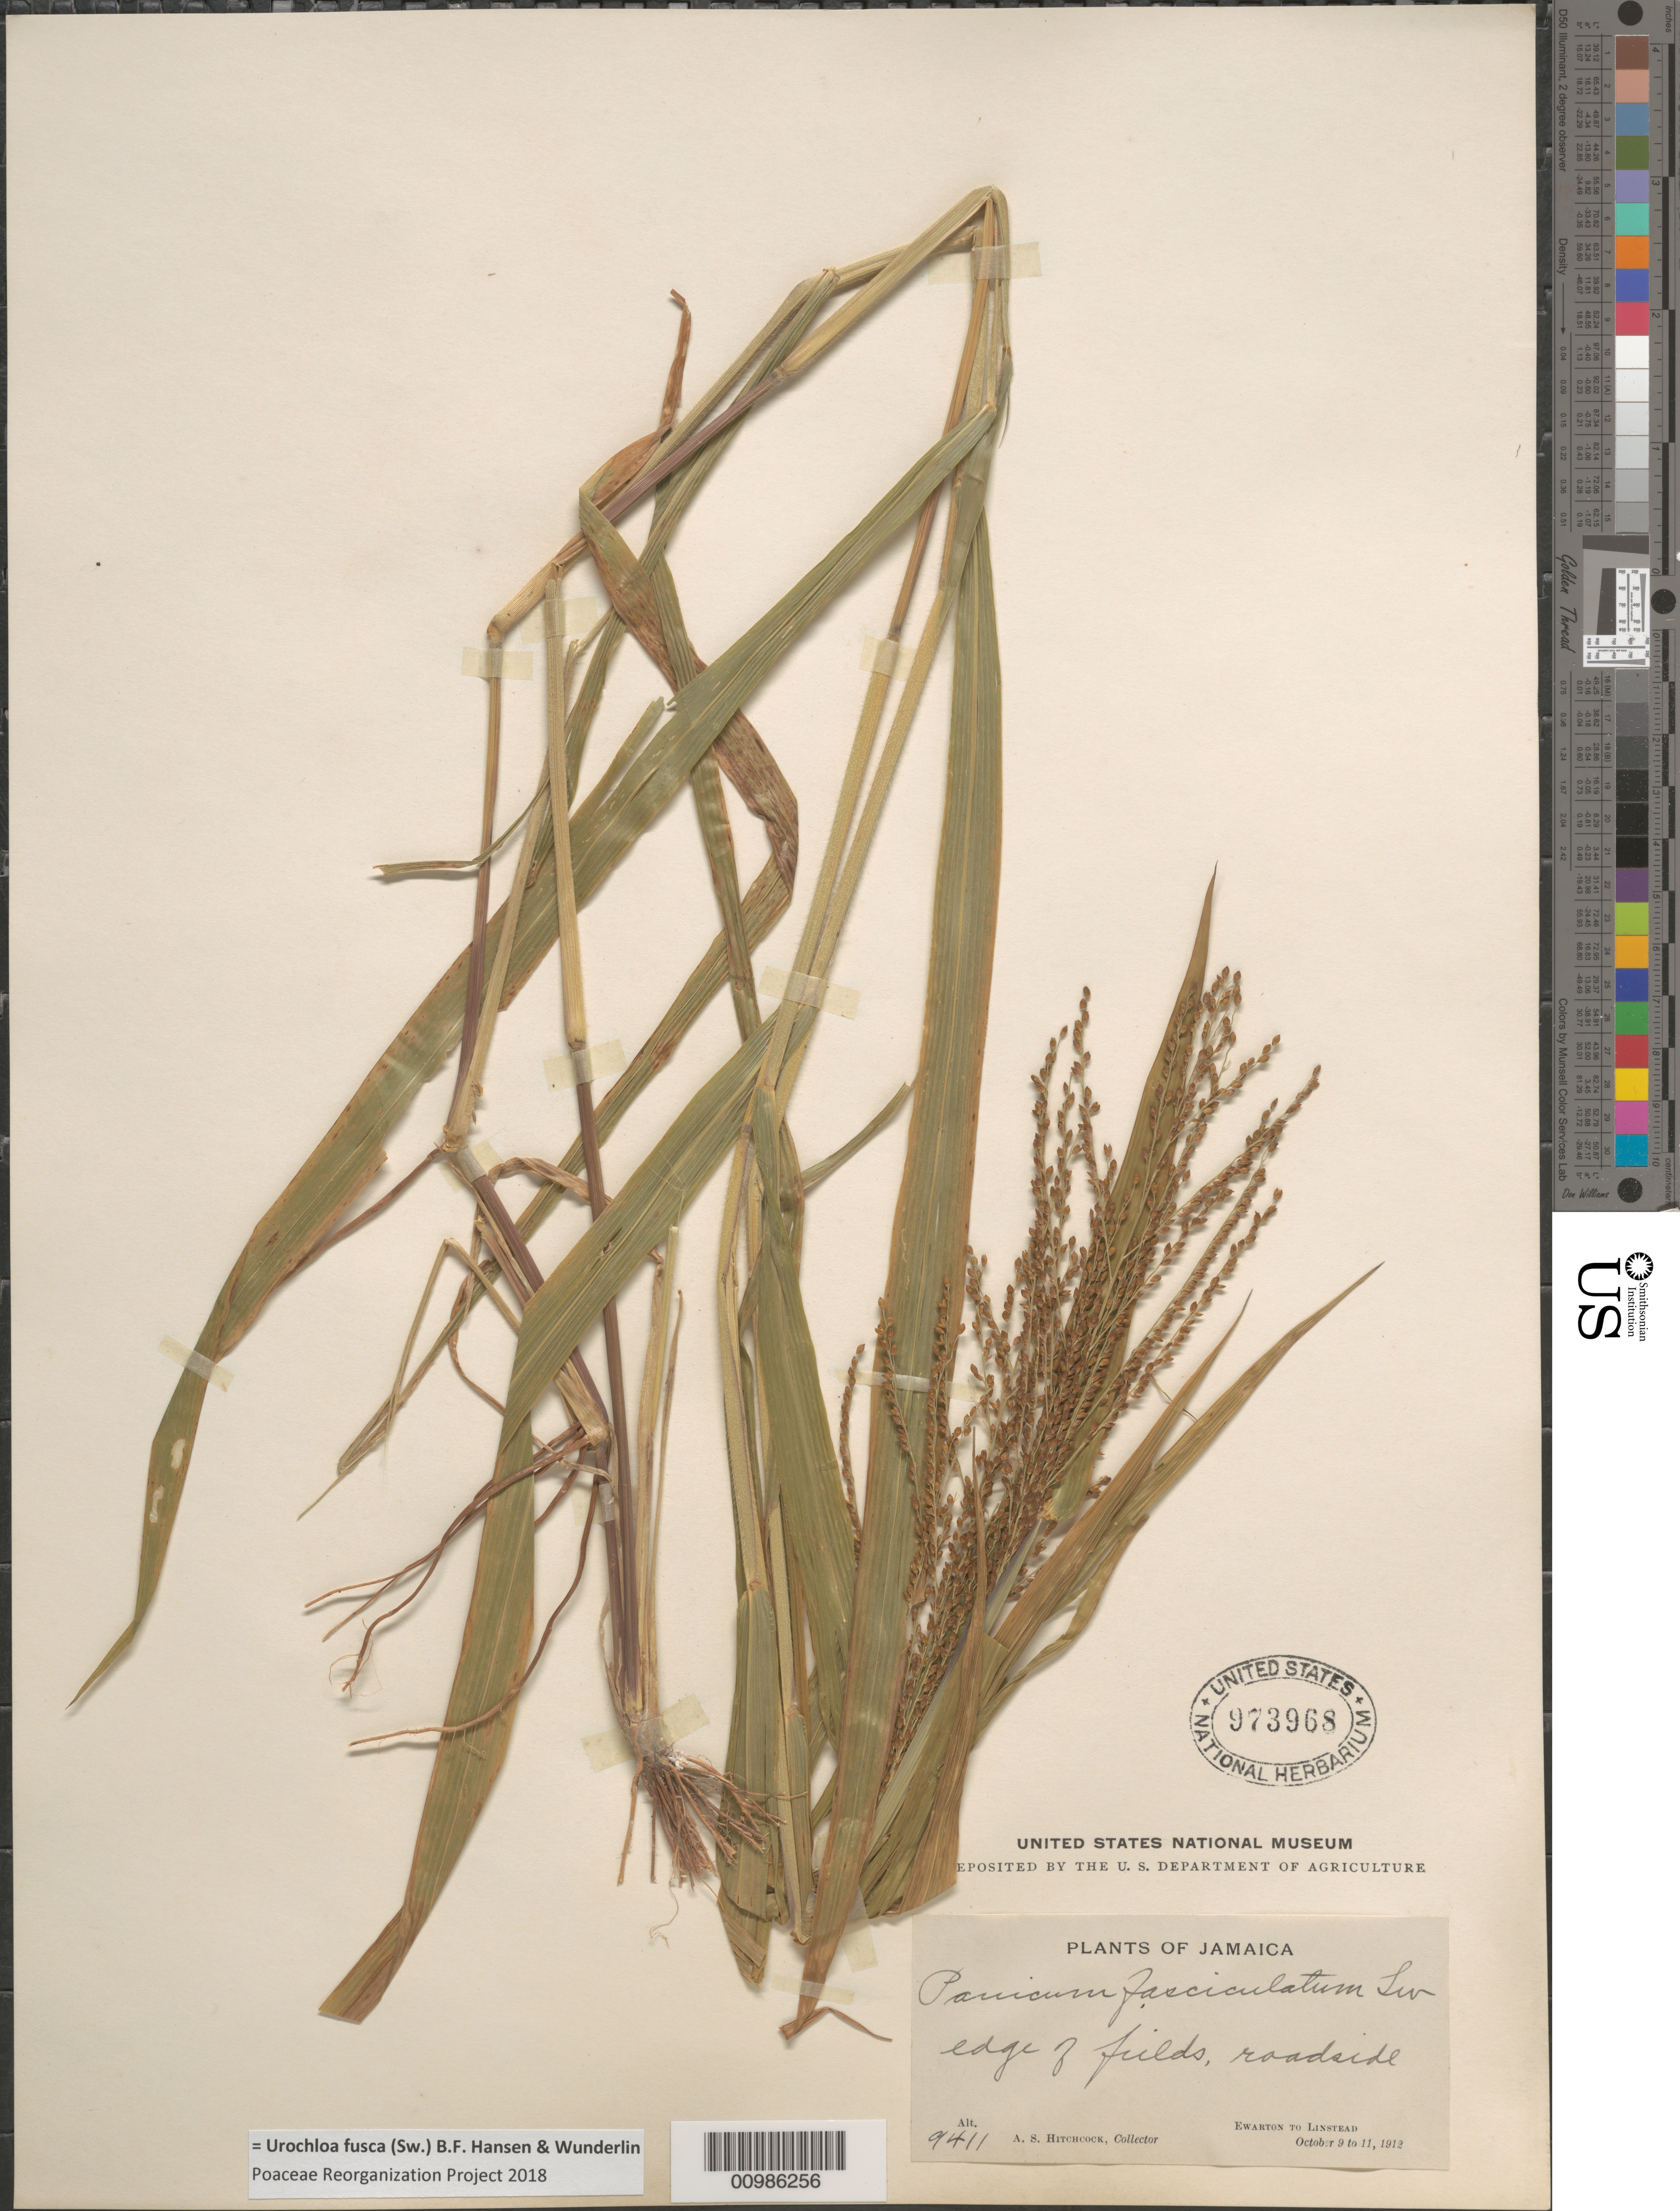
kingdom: Plantae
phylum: Tracheophyta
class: Liliopsida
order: Poales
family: Poaceae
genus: Brachiaria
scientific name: Brachiaria fasciculata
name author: (Sw.) Parodi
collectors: A. S. Hitchcock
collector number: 9411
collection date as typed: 09 Oct 1912 to11 Oct 1912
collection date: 1912-10-09/1912-10-11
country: Jamaica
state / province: Saint Catherine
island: Jamaica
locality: Ewarton to Linstead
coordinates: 0 N, 0 E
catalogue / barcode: US 973968